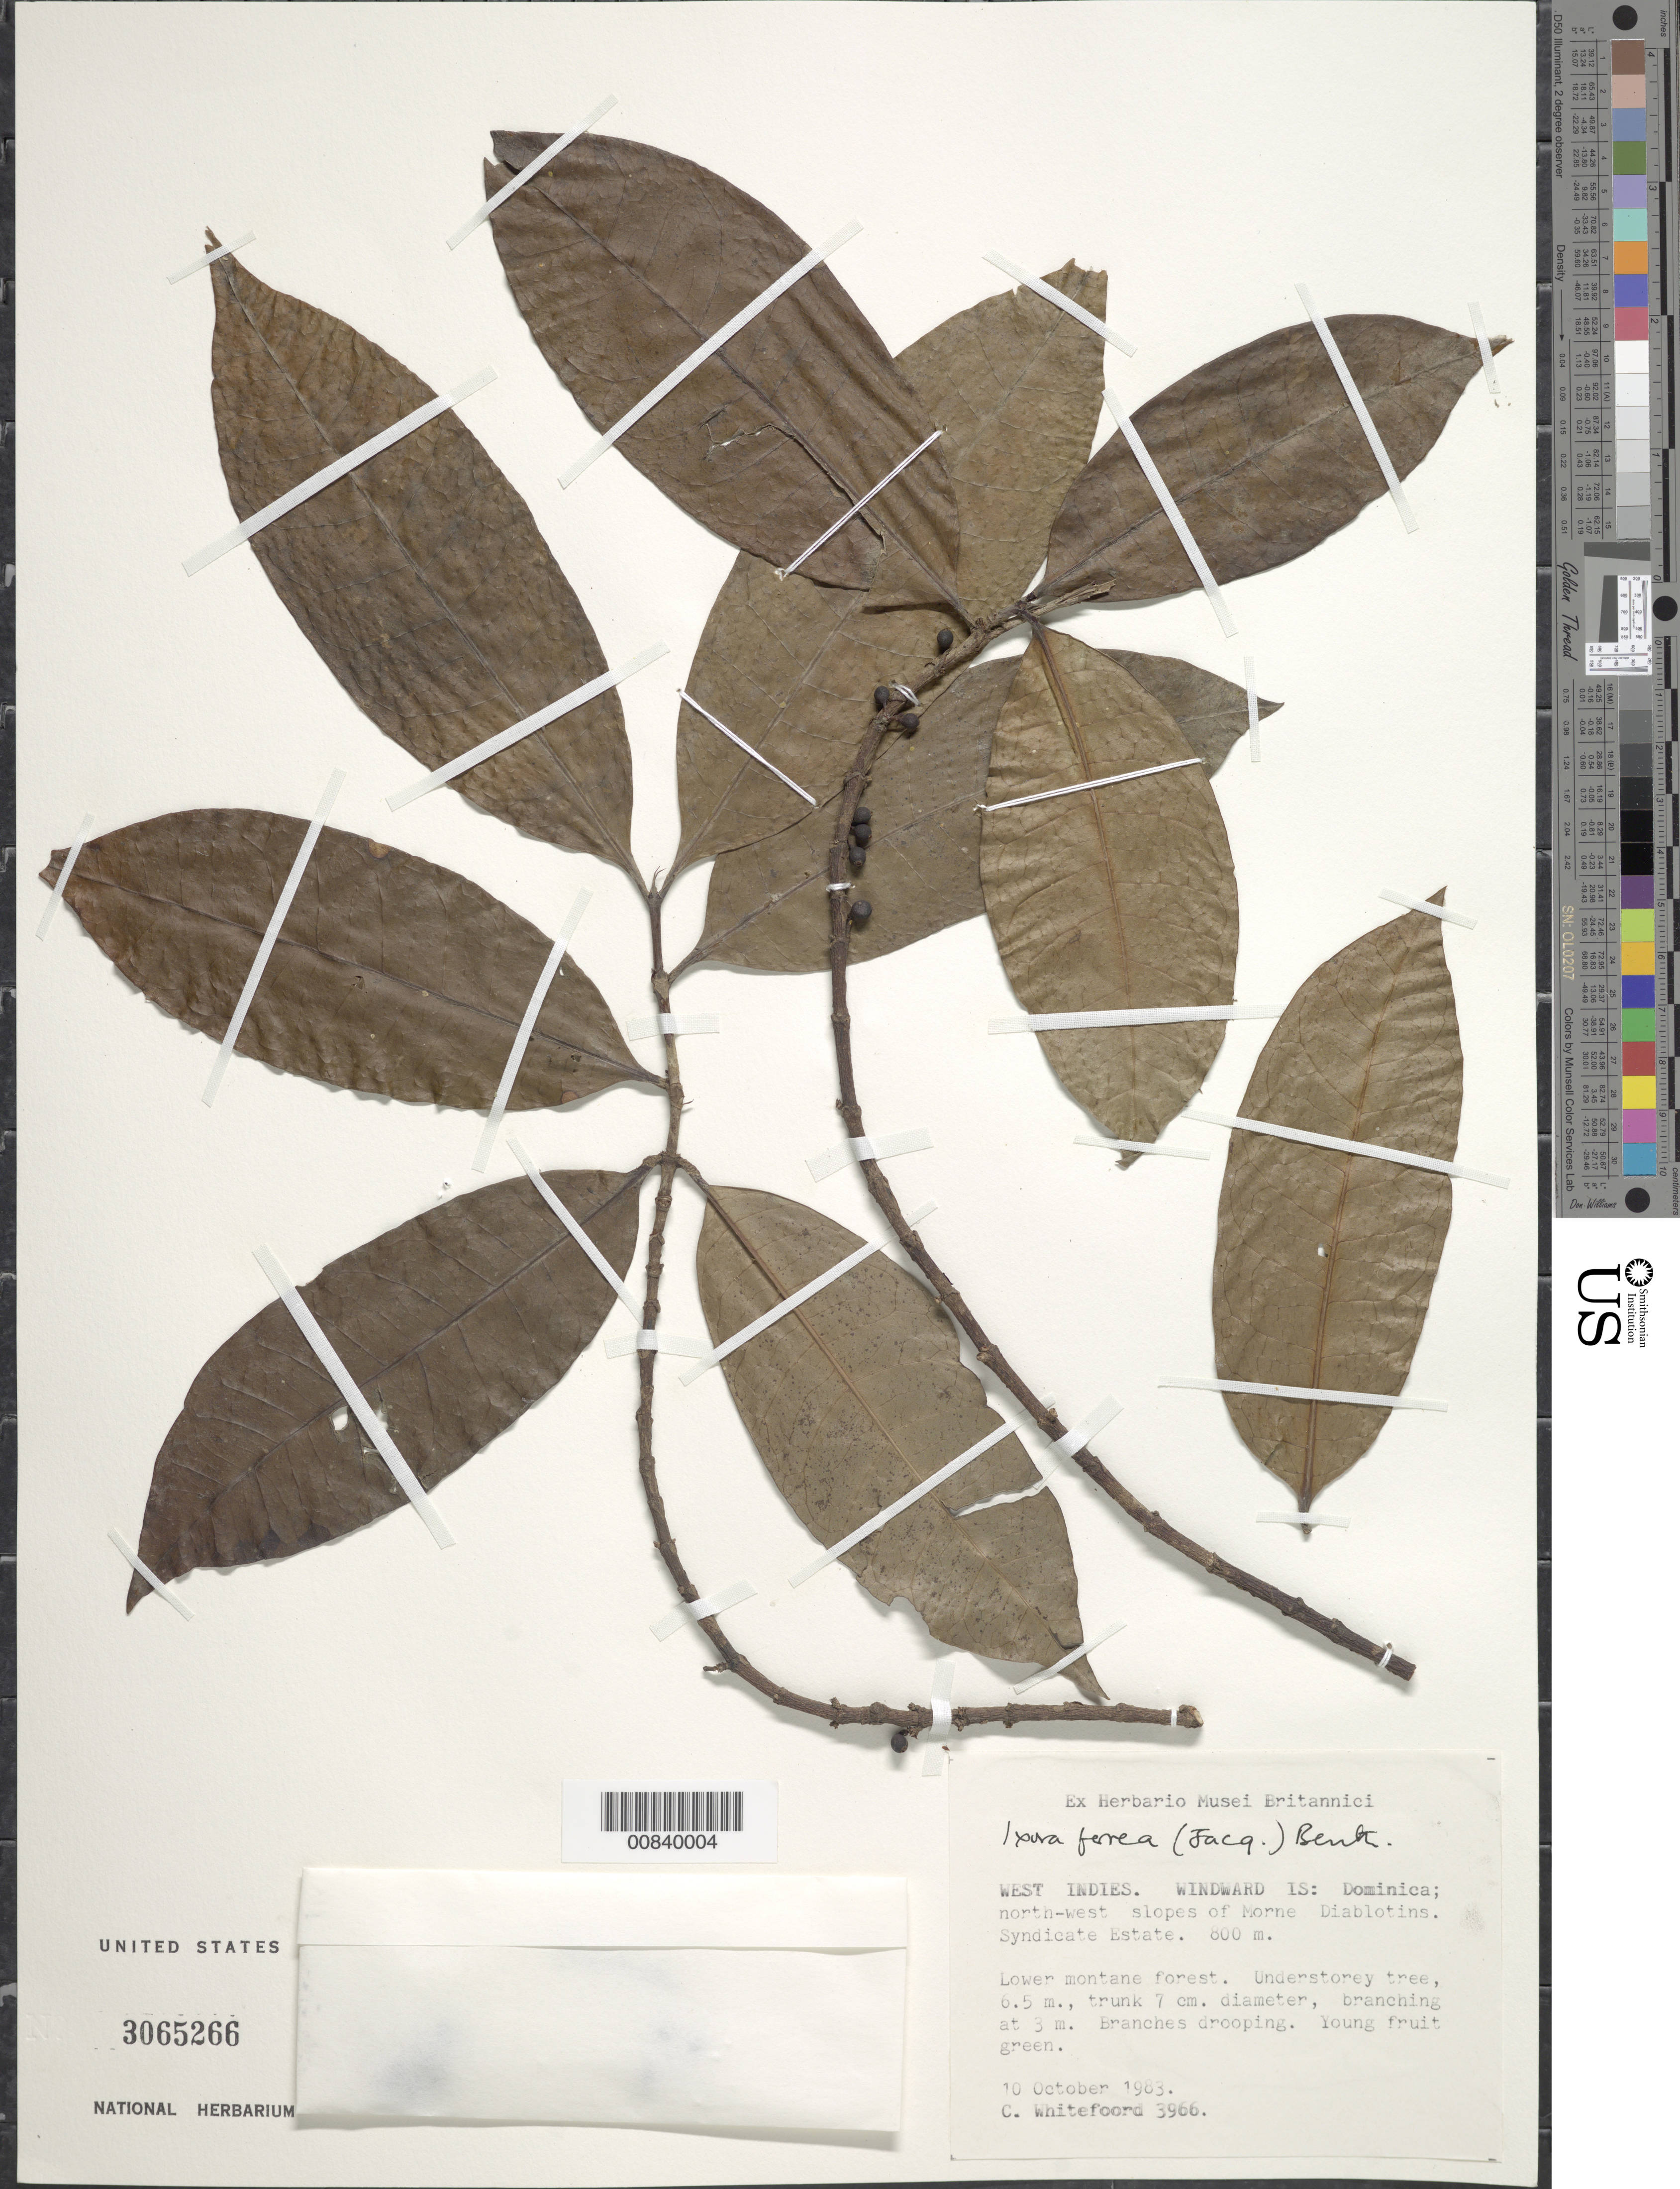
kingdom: Plantae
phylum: Tracheophyta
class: Magnoliopsida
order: Gentianales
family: Rubiaceae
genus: Ixora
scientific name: Ixora ferrea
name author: (Jacq.) Benth.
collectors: C. Whitefoord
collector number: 3966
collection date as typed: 10 Oct 1983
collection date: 1983-10-10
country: Dominica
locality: Windward Is. Northwest slopes of Morne Diablotins. Syndicate Estate.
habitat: Lower montane forest. Understory tree.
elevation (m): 800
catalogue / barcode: US 3065266